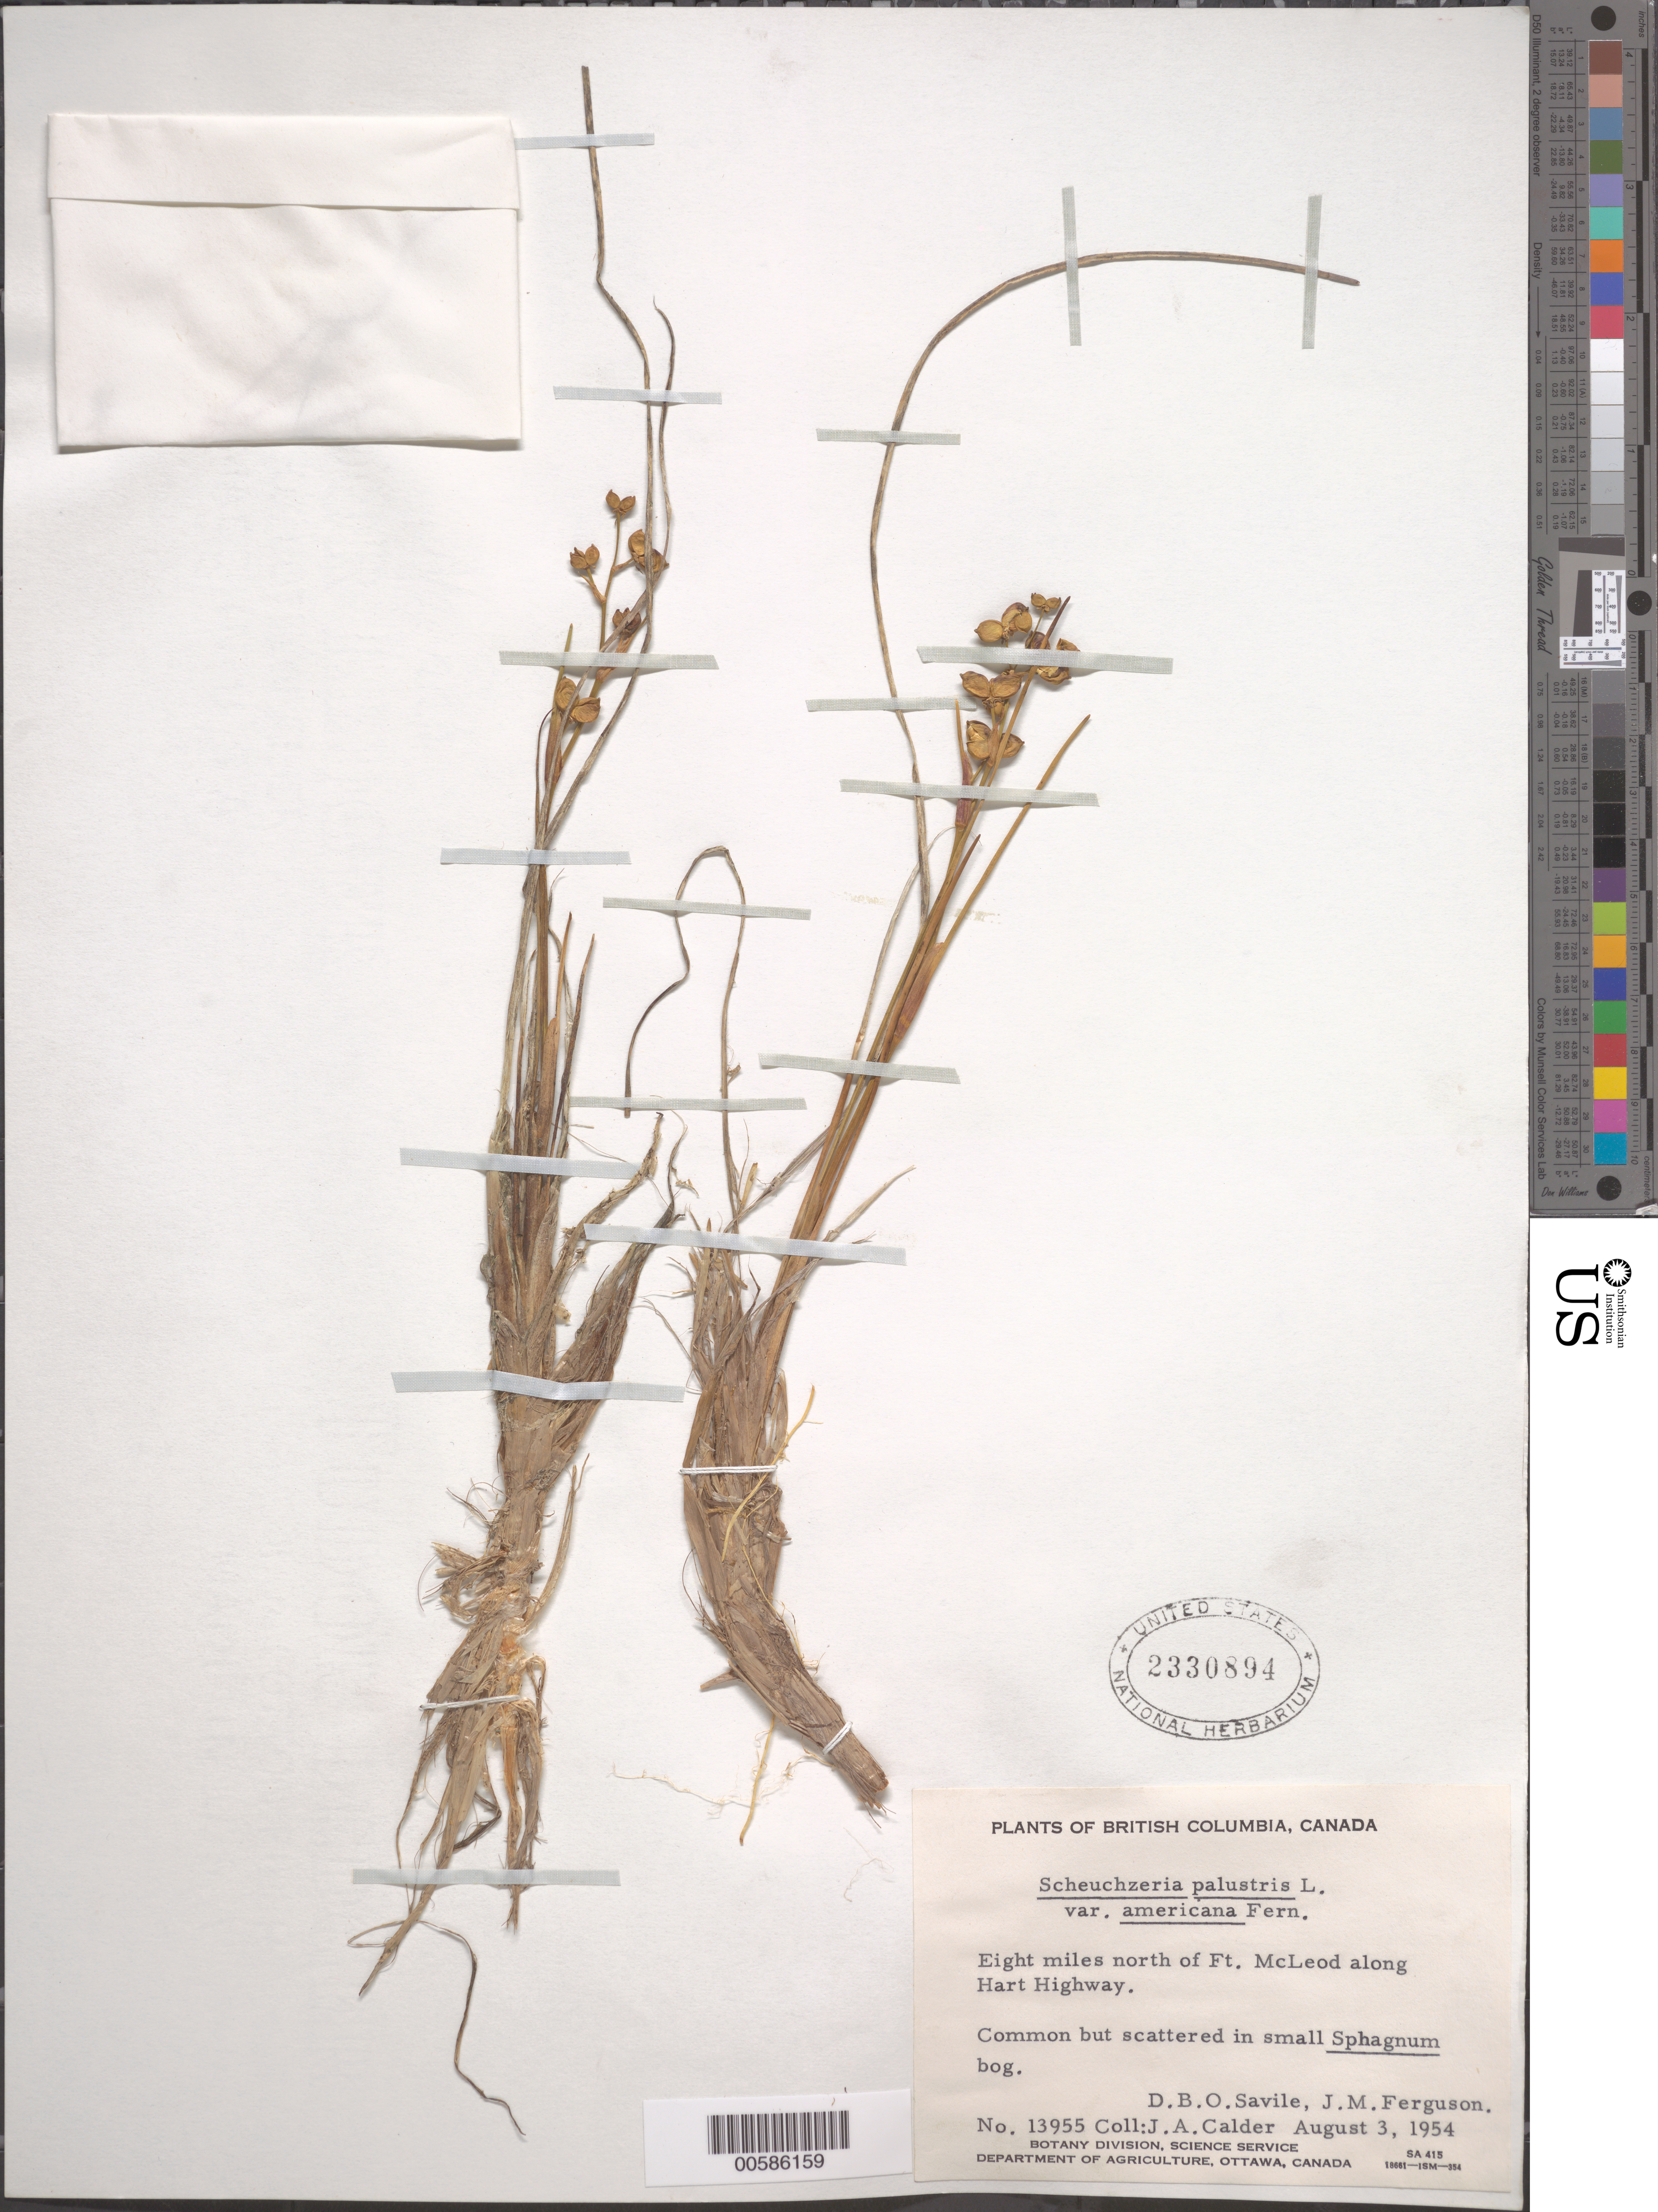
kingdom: Plantae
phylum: Tracheophyta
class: Liliopsida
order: Alismatales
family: Scheuchzeriaceae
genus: Scheuchzeria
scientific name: Scheuchzeria palustris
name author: L.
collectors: D. Savile, J. M. Ferguson & J. A. Calder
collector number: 13955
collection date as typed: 03 Aug 1954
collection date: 1954-08-03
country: Canada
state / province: British Columbia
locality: N of Ft. McLeod along Hart Highway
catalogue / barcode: US 2330894